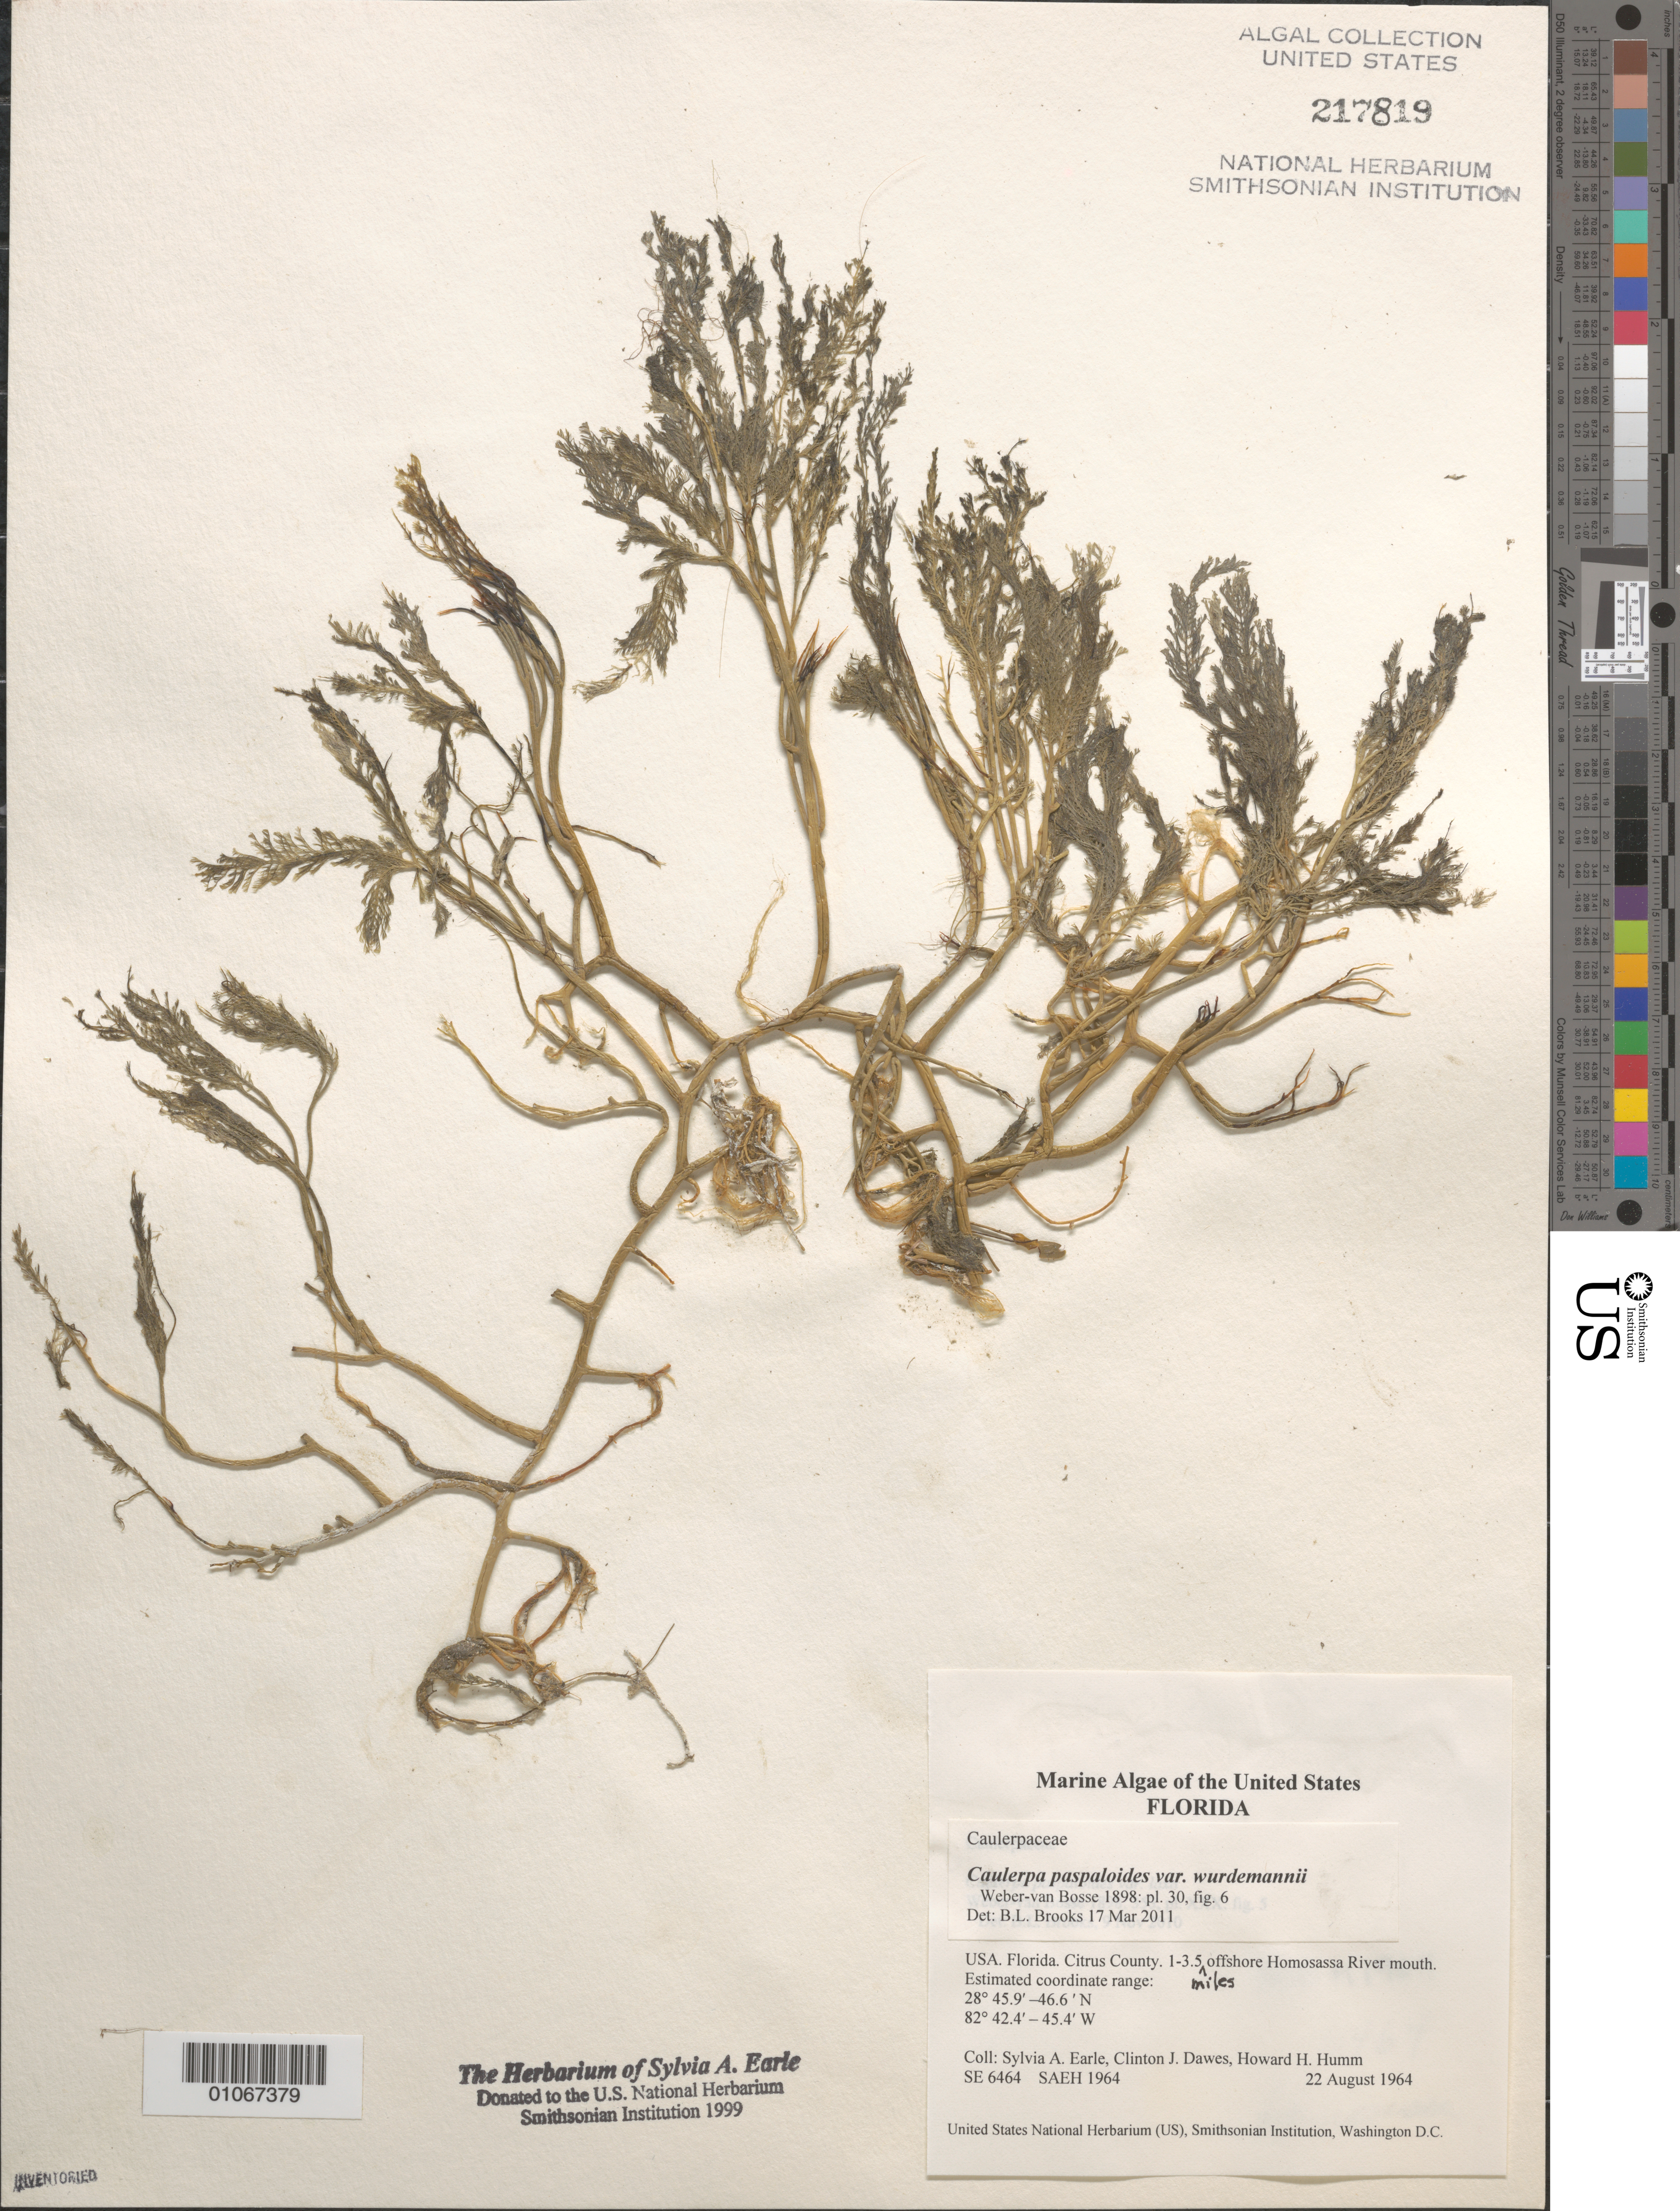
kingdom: Plantae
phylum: Chlorophyta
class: Ulvophyceae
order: Bryopsidales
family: Caulerpaceae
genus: Caulerpa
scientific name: Caulerpa paspaloides var. wurdemannii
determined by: Brooks, B. L., (BOT), Smithsonian Institution - National Museum of Natural History (UNITED STATES)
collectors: S. A. Earle, C. Dawes & H. Humm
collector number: SE 6464 & SAEH 1964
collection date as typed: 22 Aug 1964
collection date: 1964-08-22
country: United States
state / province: Florida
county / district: Citrus County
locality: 1 to 3.5 miles offshore Homosassa River mouth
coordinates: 28 45.9'N; 28 46.6'N, 82 42.4'W; 82 45.4'W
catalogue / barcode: US 217819